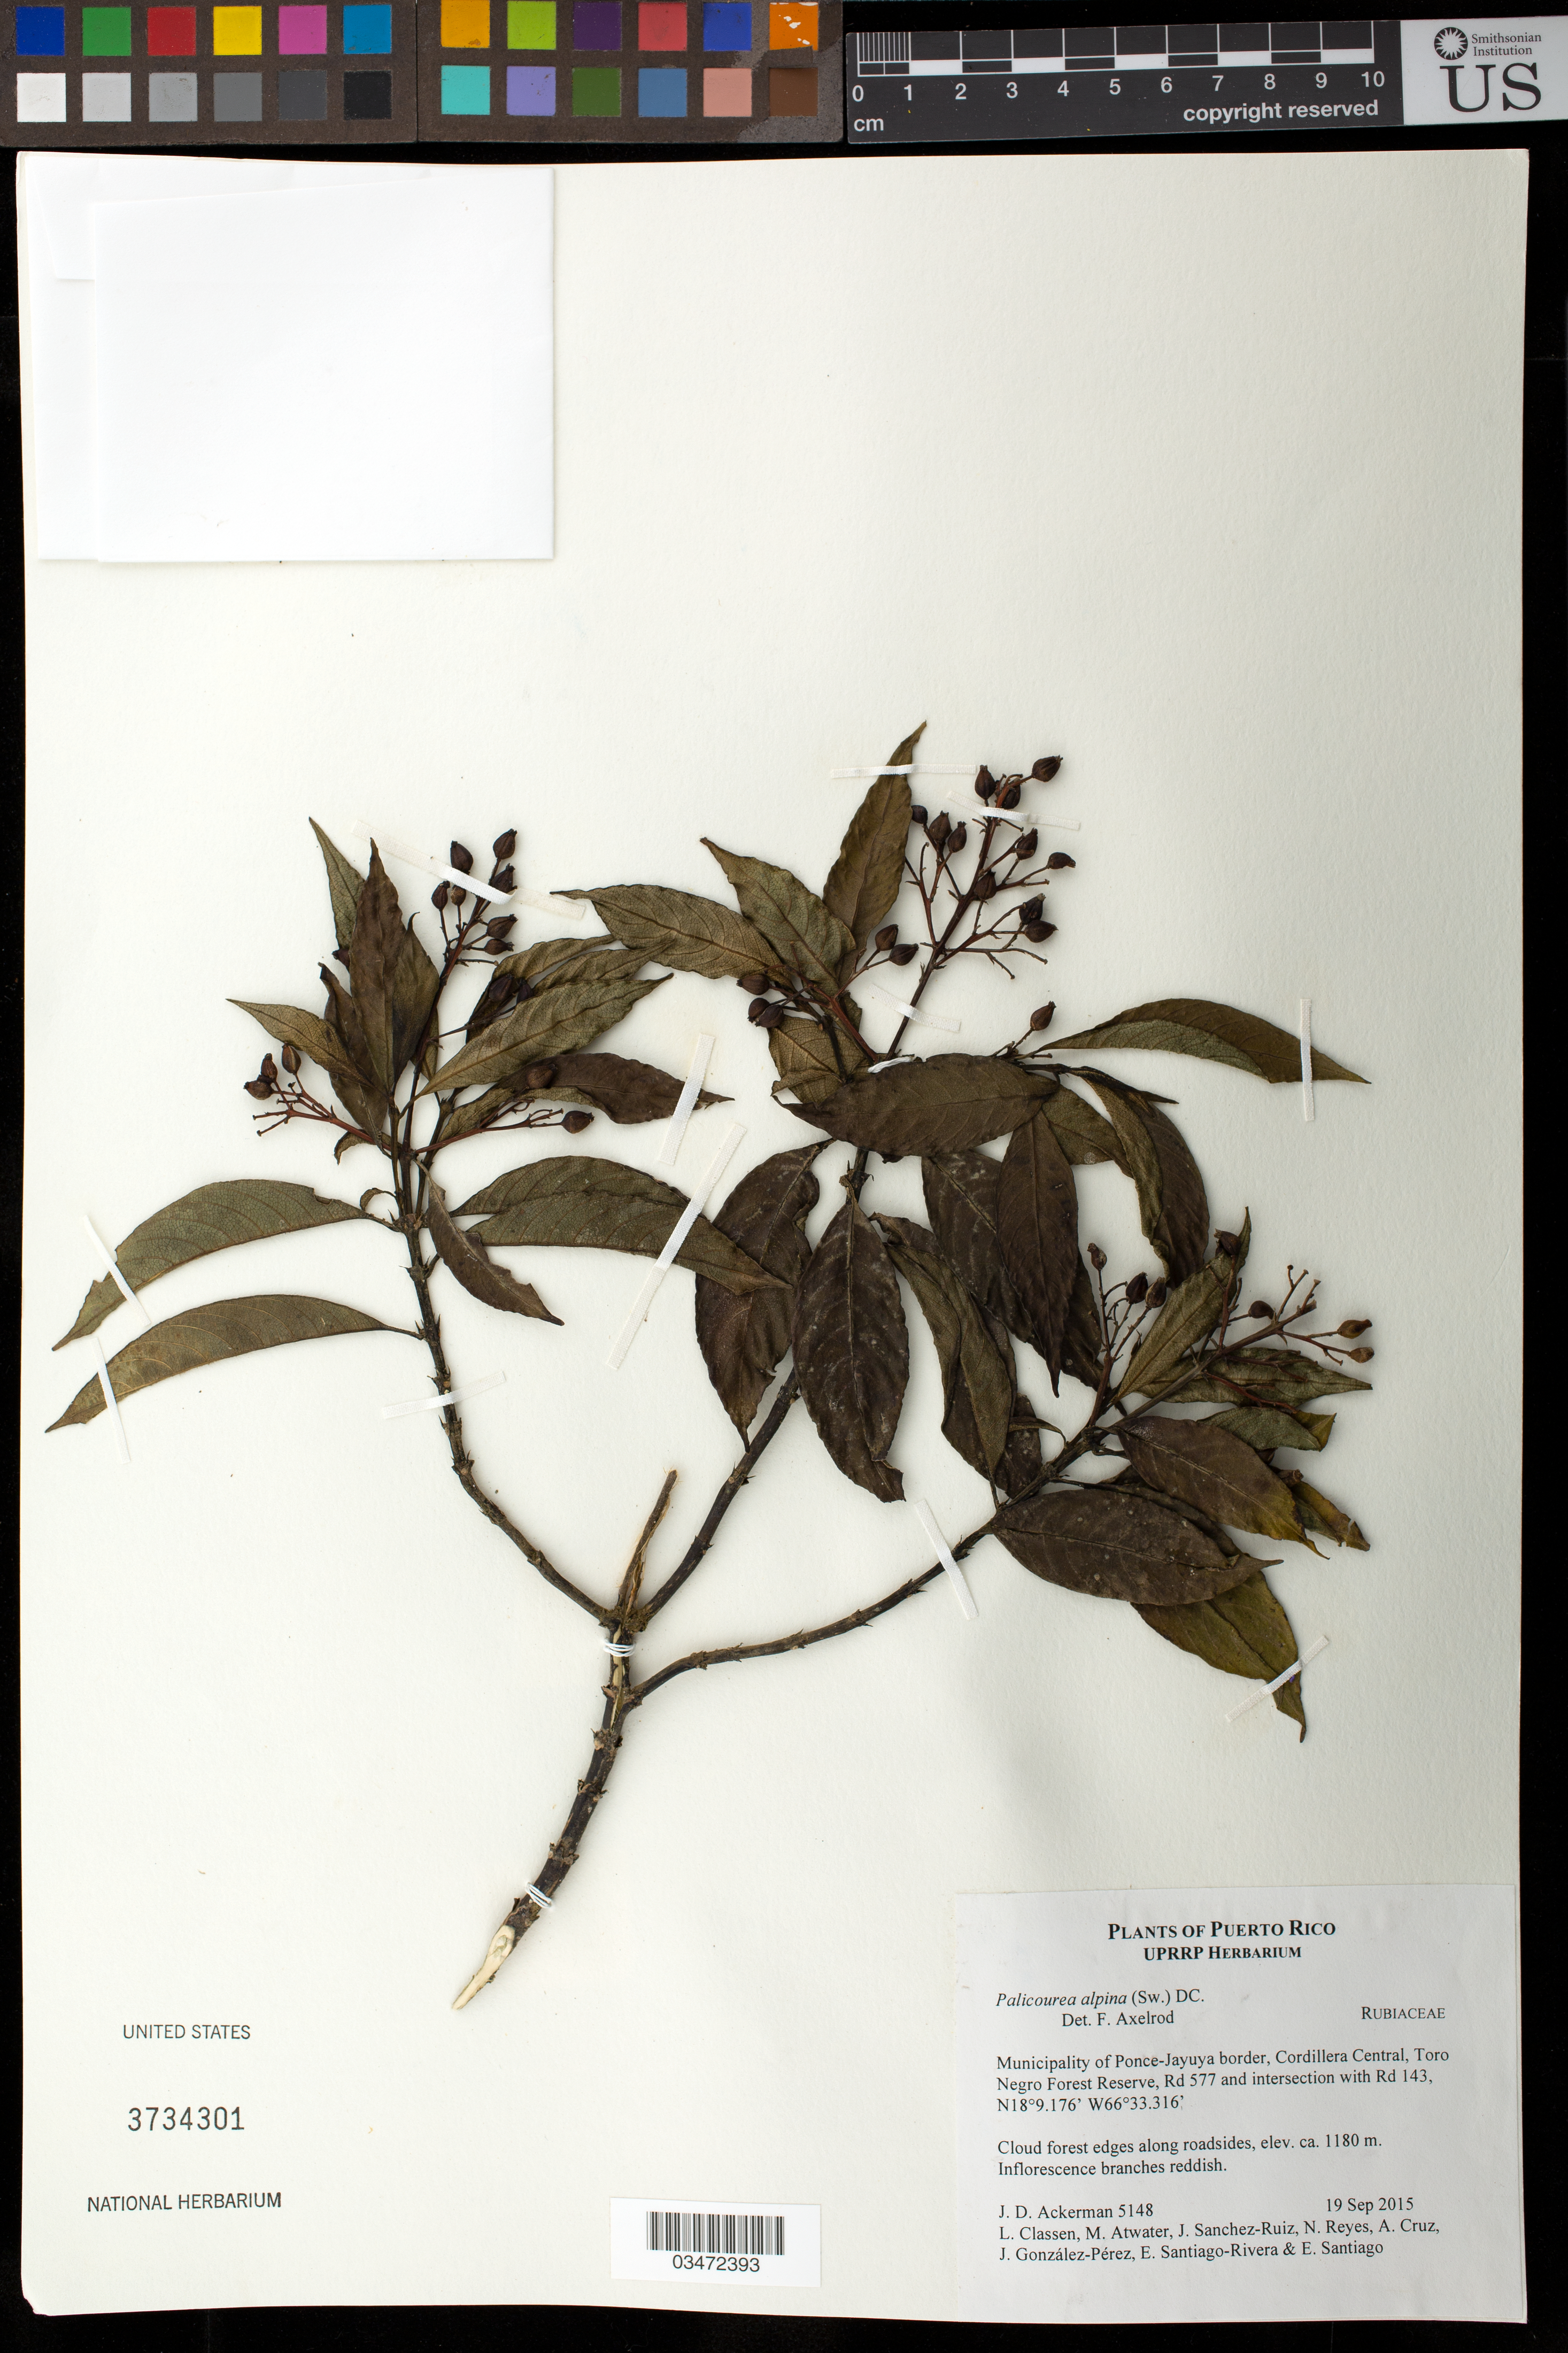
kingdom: Plantae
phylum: Tracheophyta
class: Magnoliopsida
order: Gentianales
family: Rubiaceae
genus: Palicourea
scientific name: Palicourea alpina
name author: (Sw.) DC.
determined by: Axelrod, F. S.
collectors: J. D. Ackerman, L. Classen, M. Atwater, J. Sanchez-Ruiz, N. Reyes, A. Cruz, J. González-Pérez, E. Santiago-Rivera & E. Santiago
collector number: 5148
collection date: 2015-09-19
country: Puerto Rico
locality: Mun. Ponce-Jayuya border, Cordillera Central, Toro Negro Forest Reserve, Rd 577 and intersection with Rd 143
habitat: Cloud forest edges along roadsides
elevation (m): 1180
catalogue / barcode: US 3734301